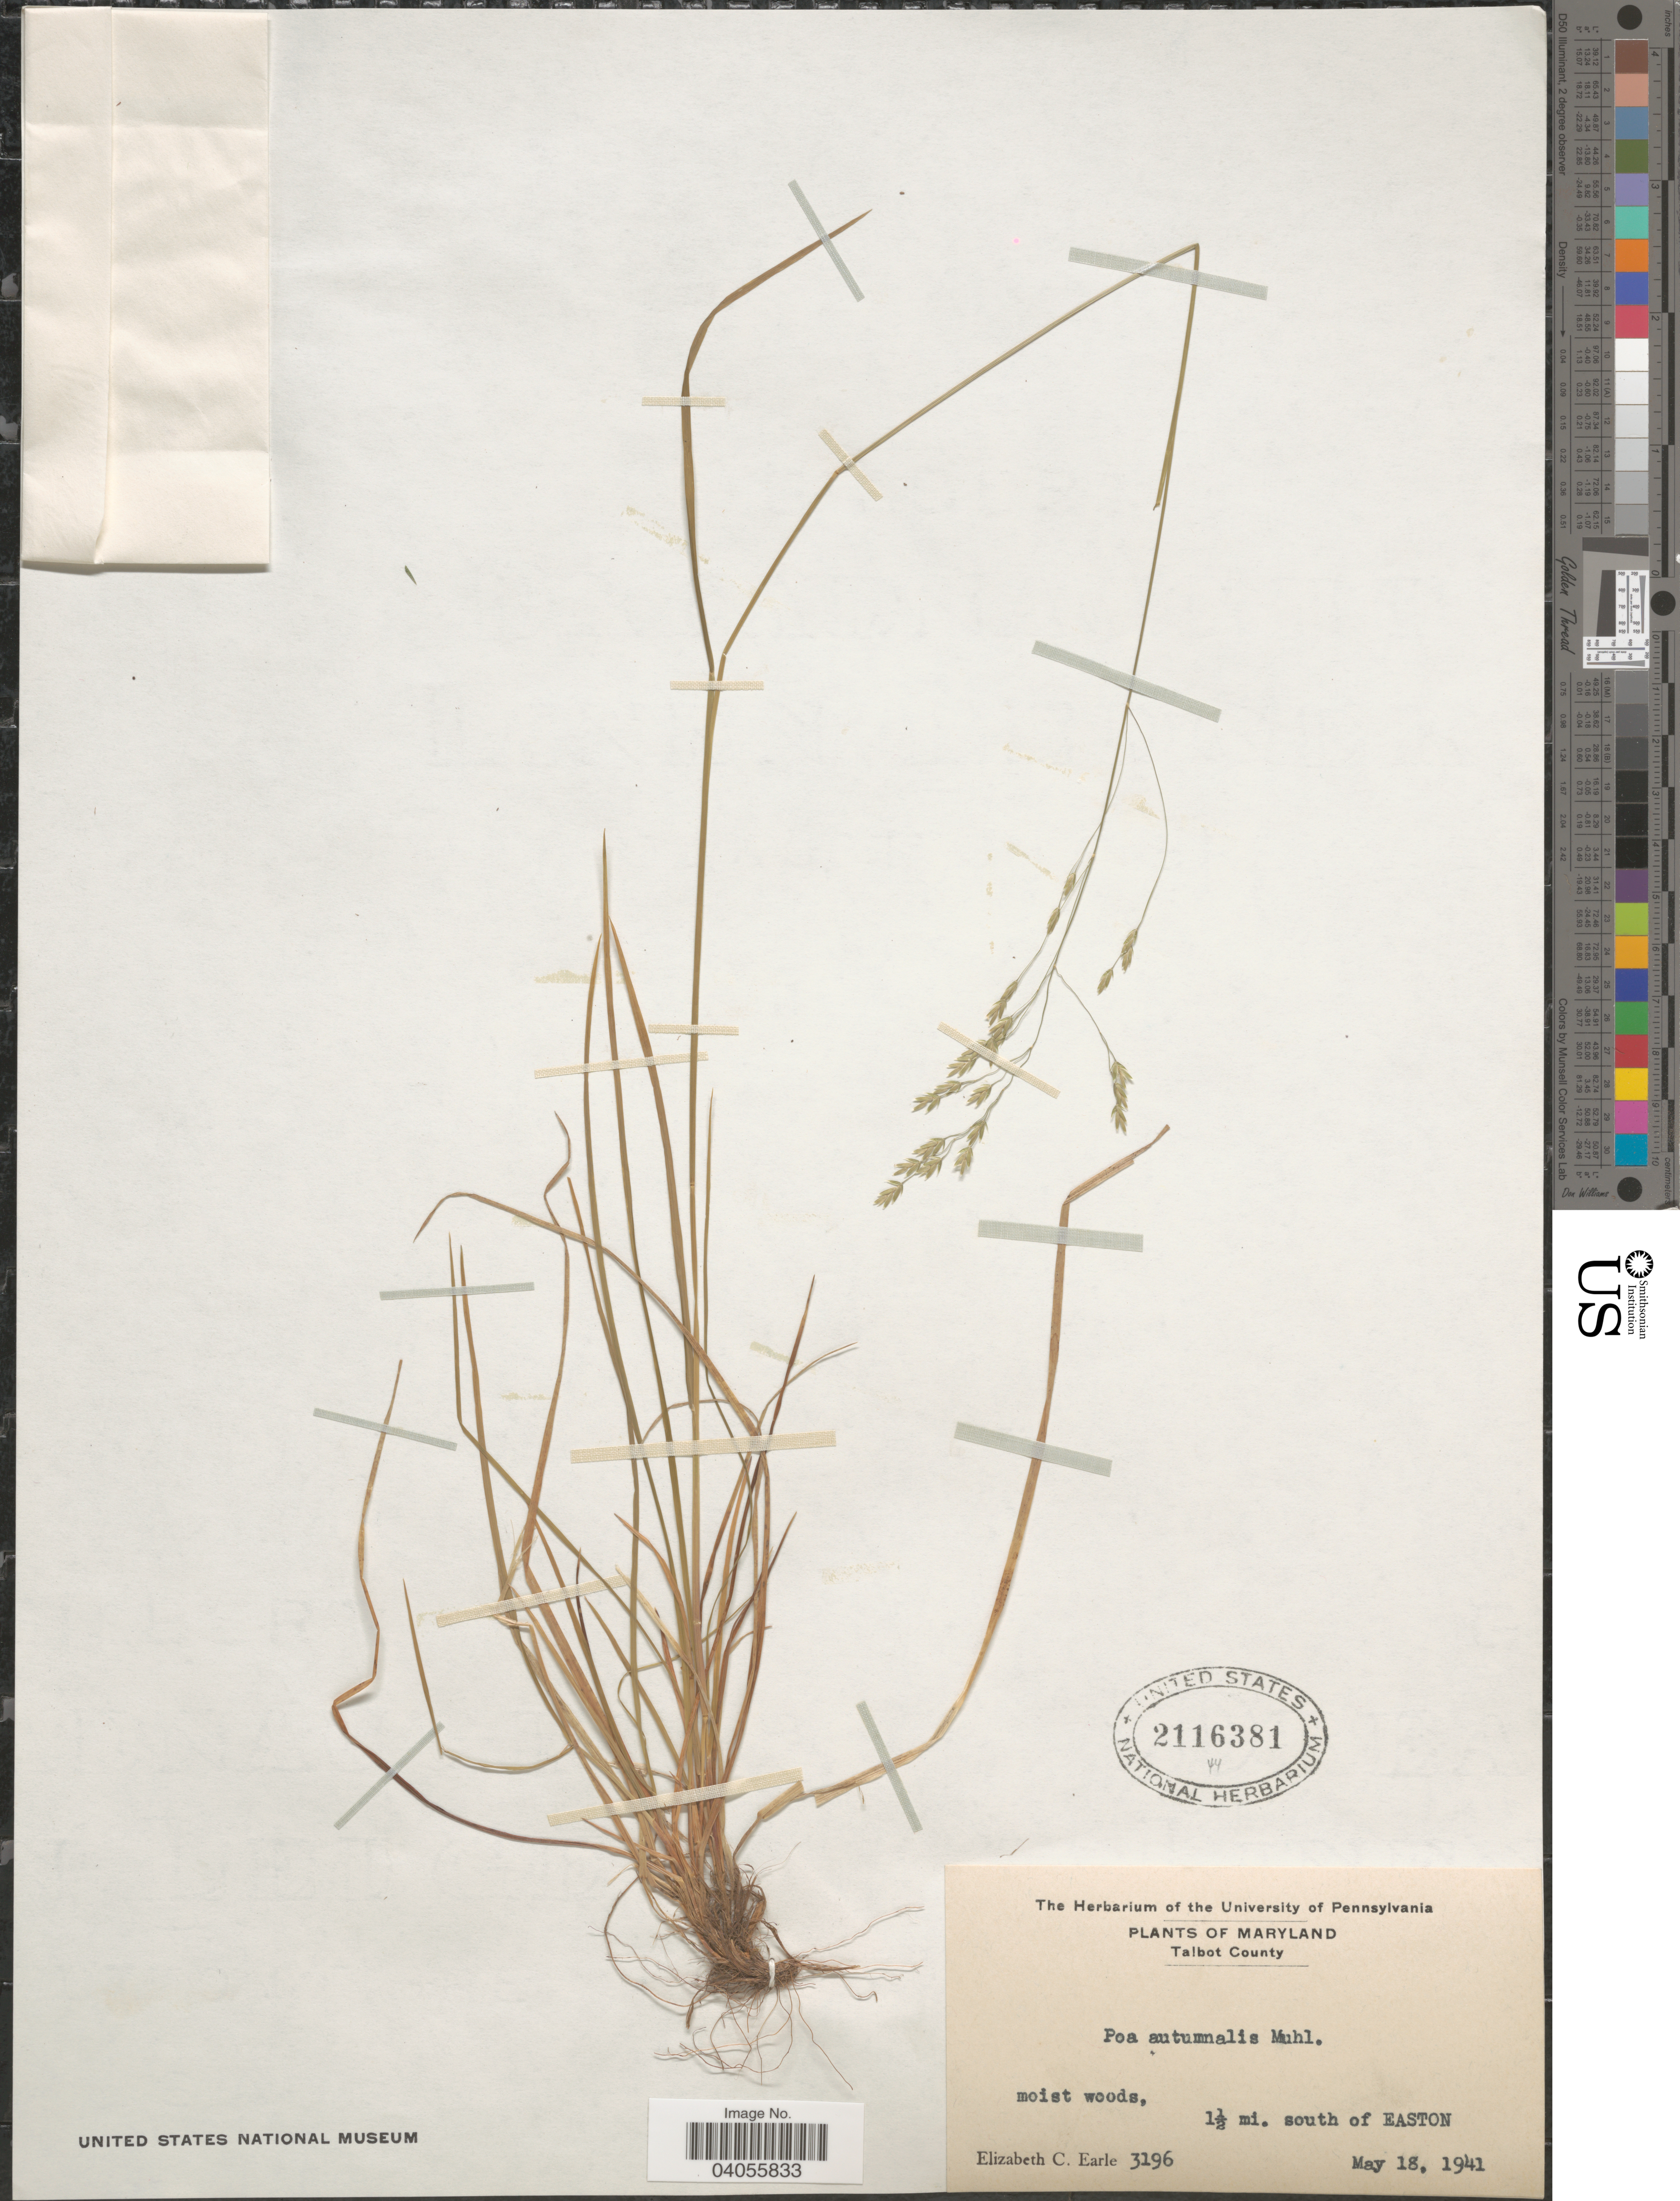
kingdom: Plantae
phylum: Tracheophyta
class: Liliopsida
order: Poales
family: Poaceae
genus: Poa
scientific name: Poa autumnalis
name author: Muhl. ex Elliott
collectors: E. C. Earle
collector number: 3196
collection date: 1941-05-18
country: United States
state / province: Maryland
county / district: Talbot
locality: Talbot County. Moist woods, 1½ mi. south of Easton.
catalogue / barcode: US 2116381